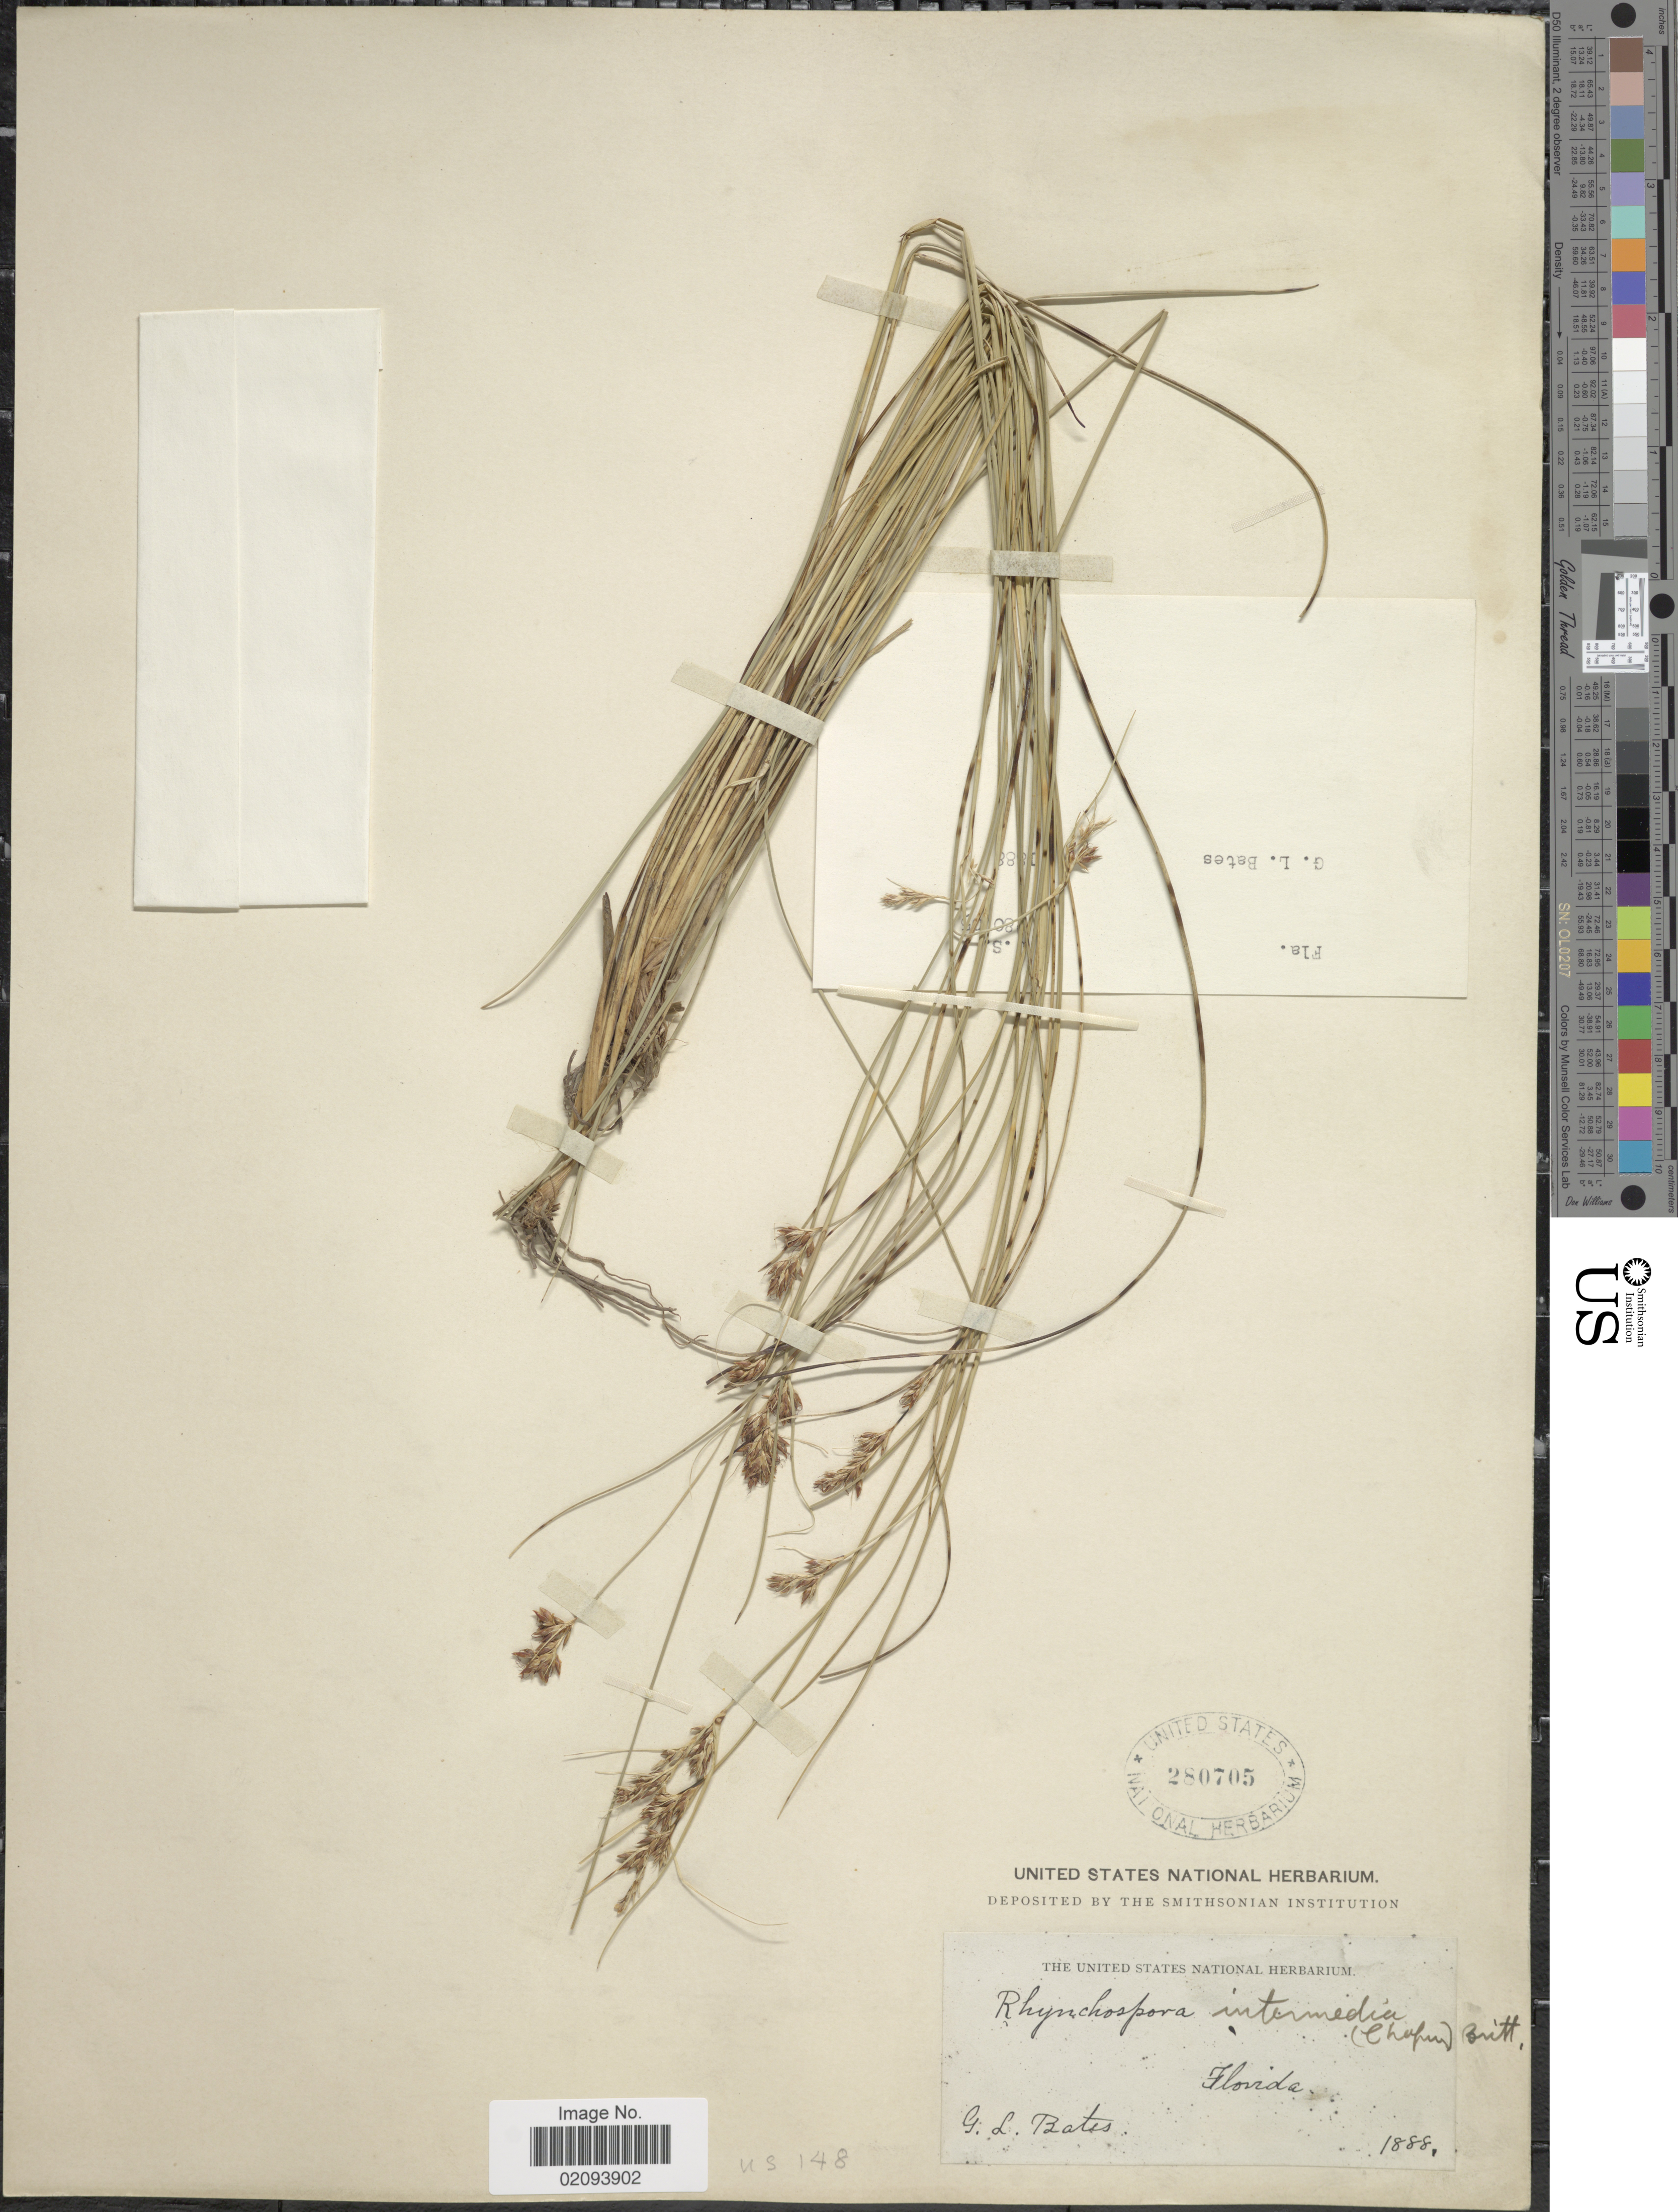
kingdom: Plantae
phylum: Tracheophyta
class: Liliopsida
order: Poales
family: Cyperaceae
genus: Rhynchospora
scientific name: Rhynchospora intermedia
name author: (Chapm.) Britton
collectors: G. Bates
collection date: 1888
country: United States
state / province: Florida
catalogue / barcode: US 280705